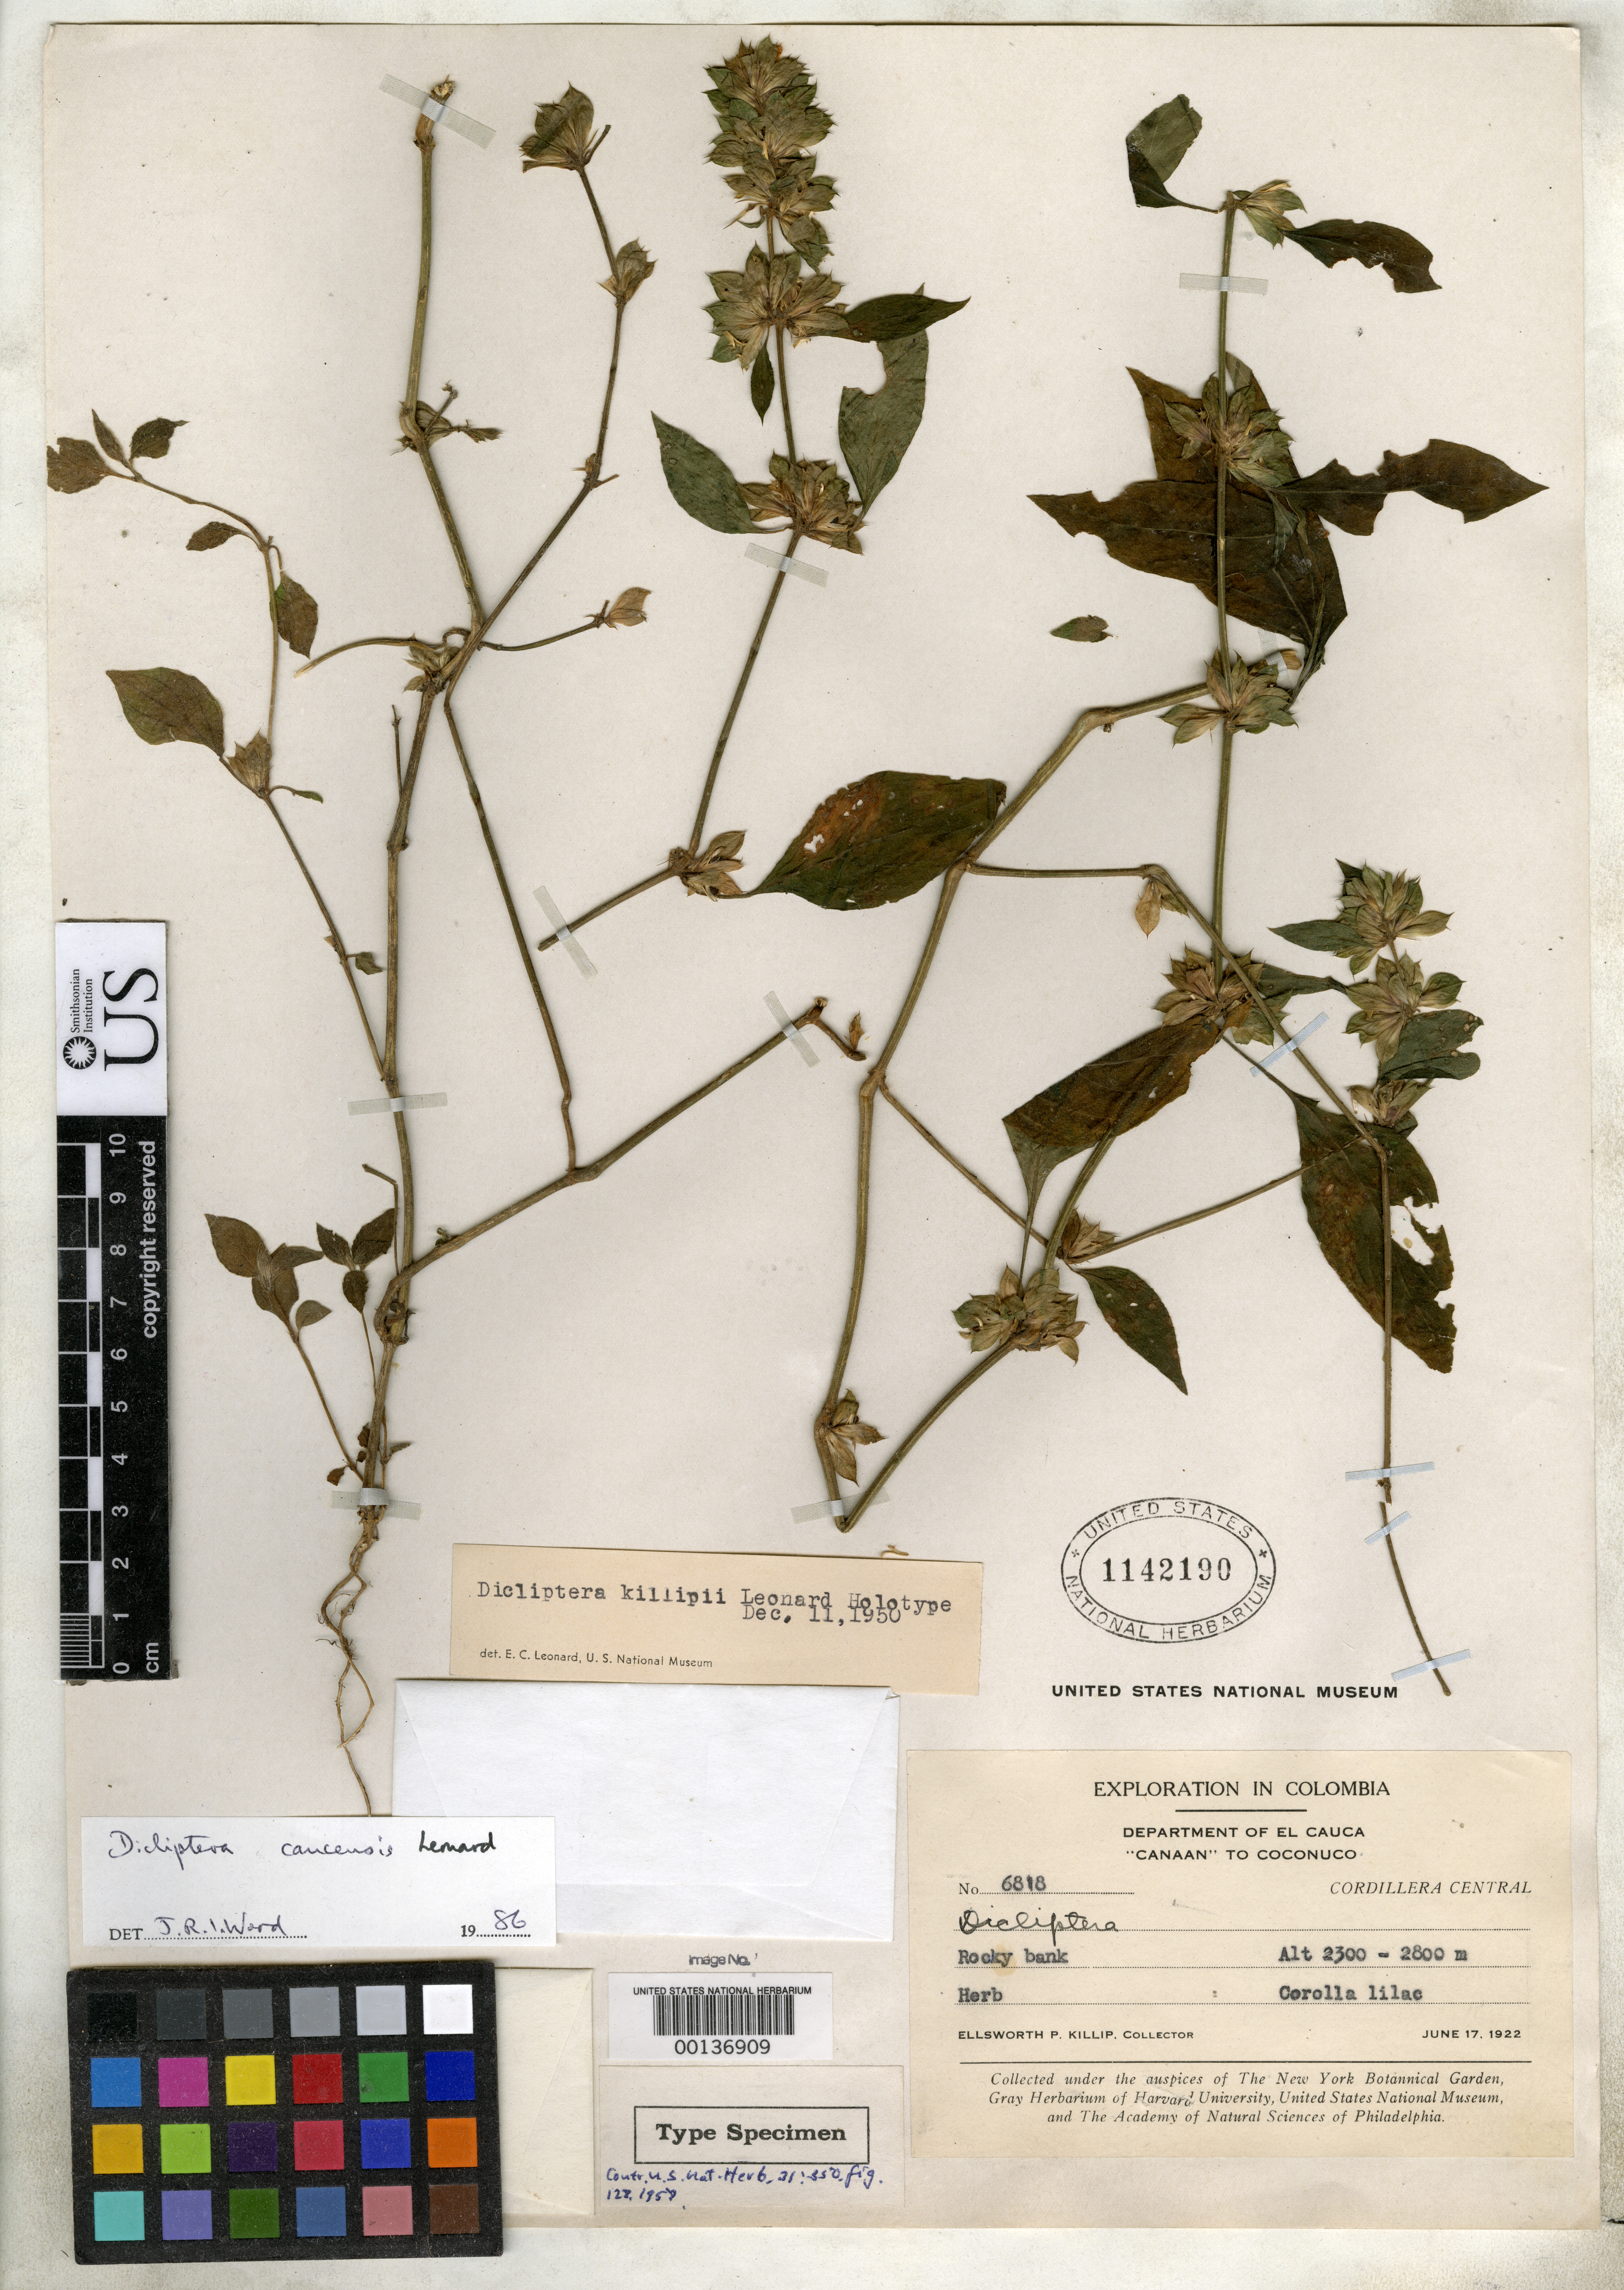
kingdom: Plantae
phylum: Tracheophyta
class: Magnoliopsida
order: Lamiales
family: Acanthaceae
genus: Dicliptera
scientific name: Dicliptera killipii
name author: Leonard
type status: Holotype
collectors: E. P. Killip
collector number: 6818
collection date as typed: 17 Jun 1922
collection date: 1922-06-17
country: Colombia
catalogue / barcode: US 1142190